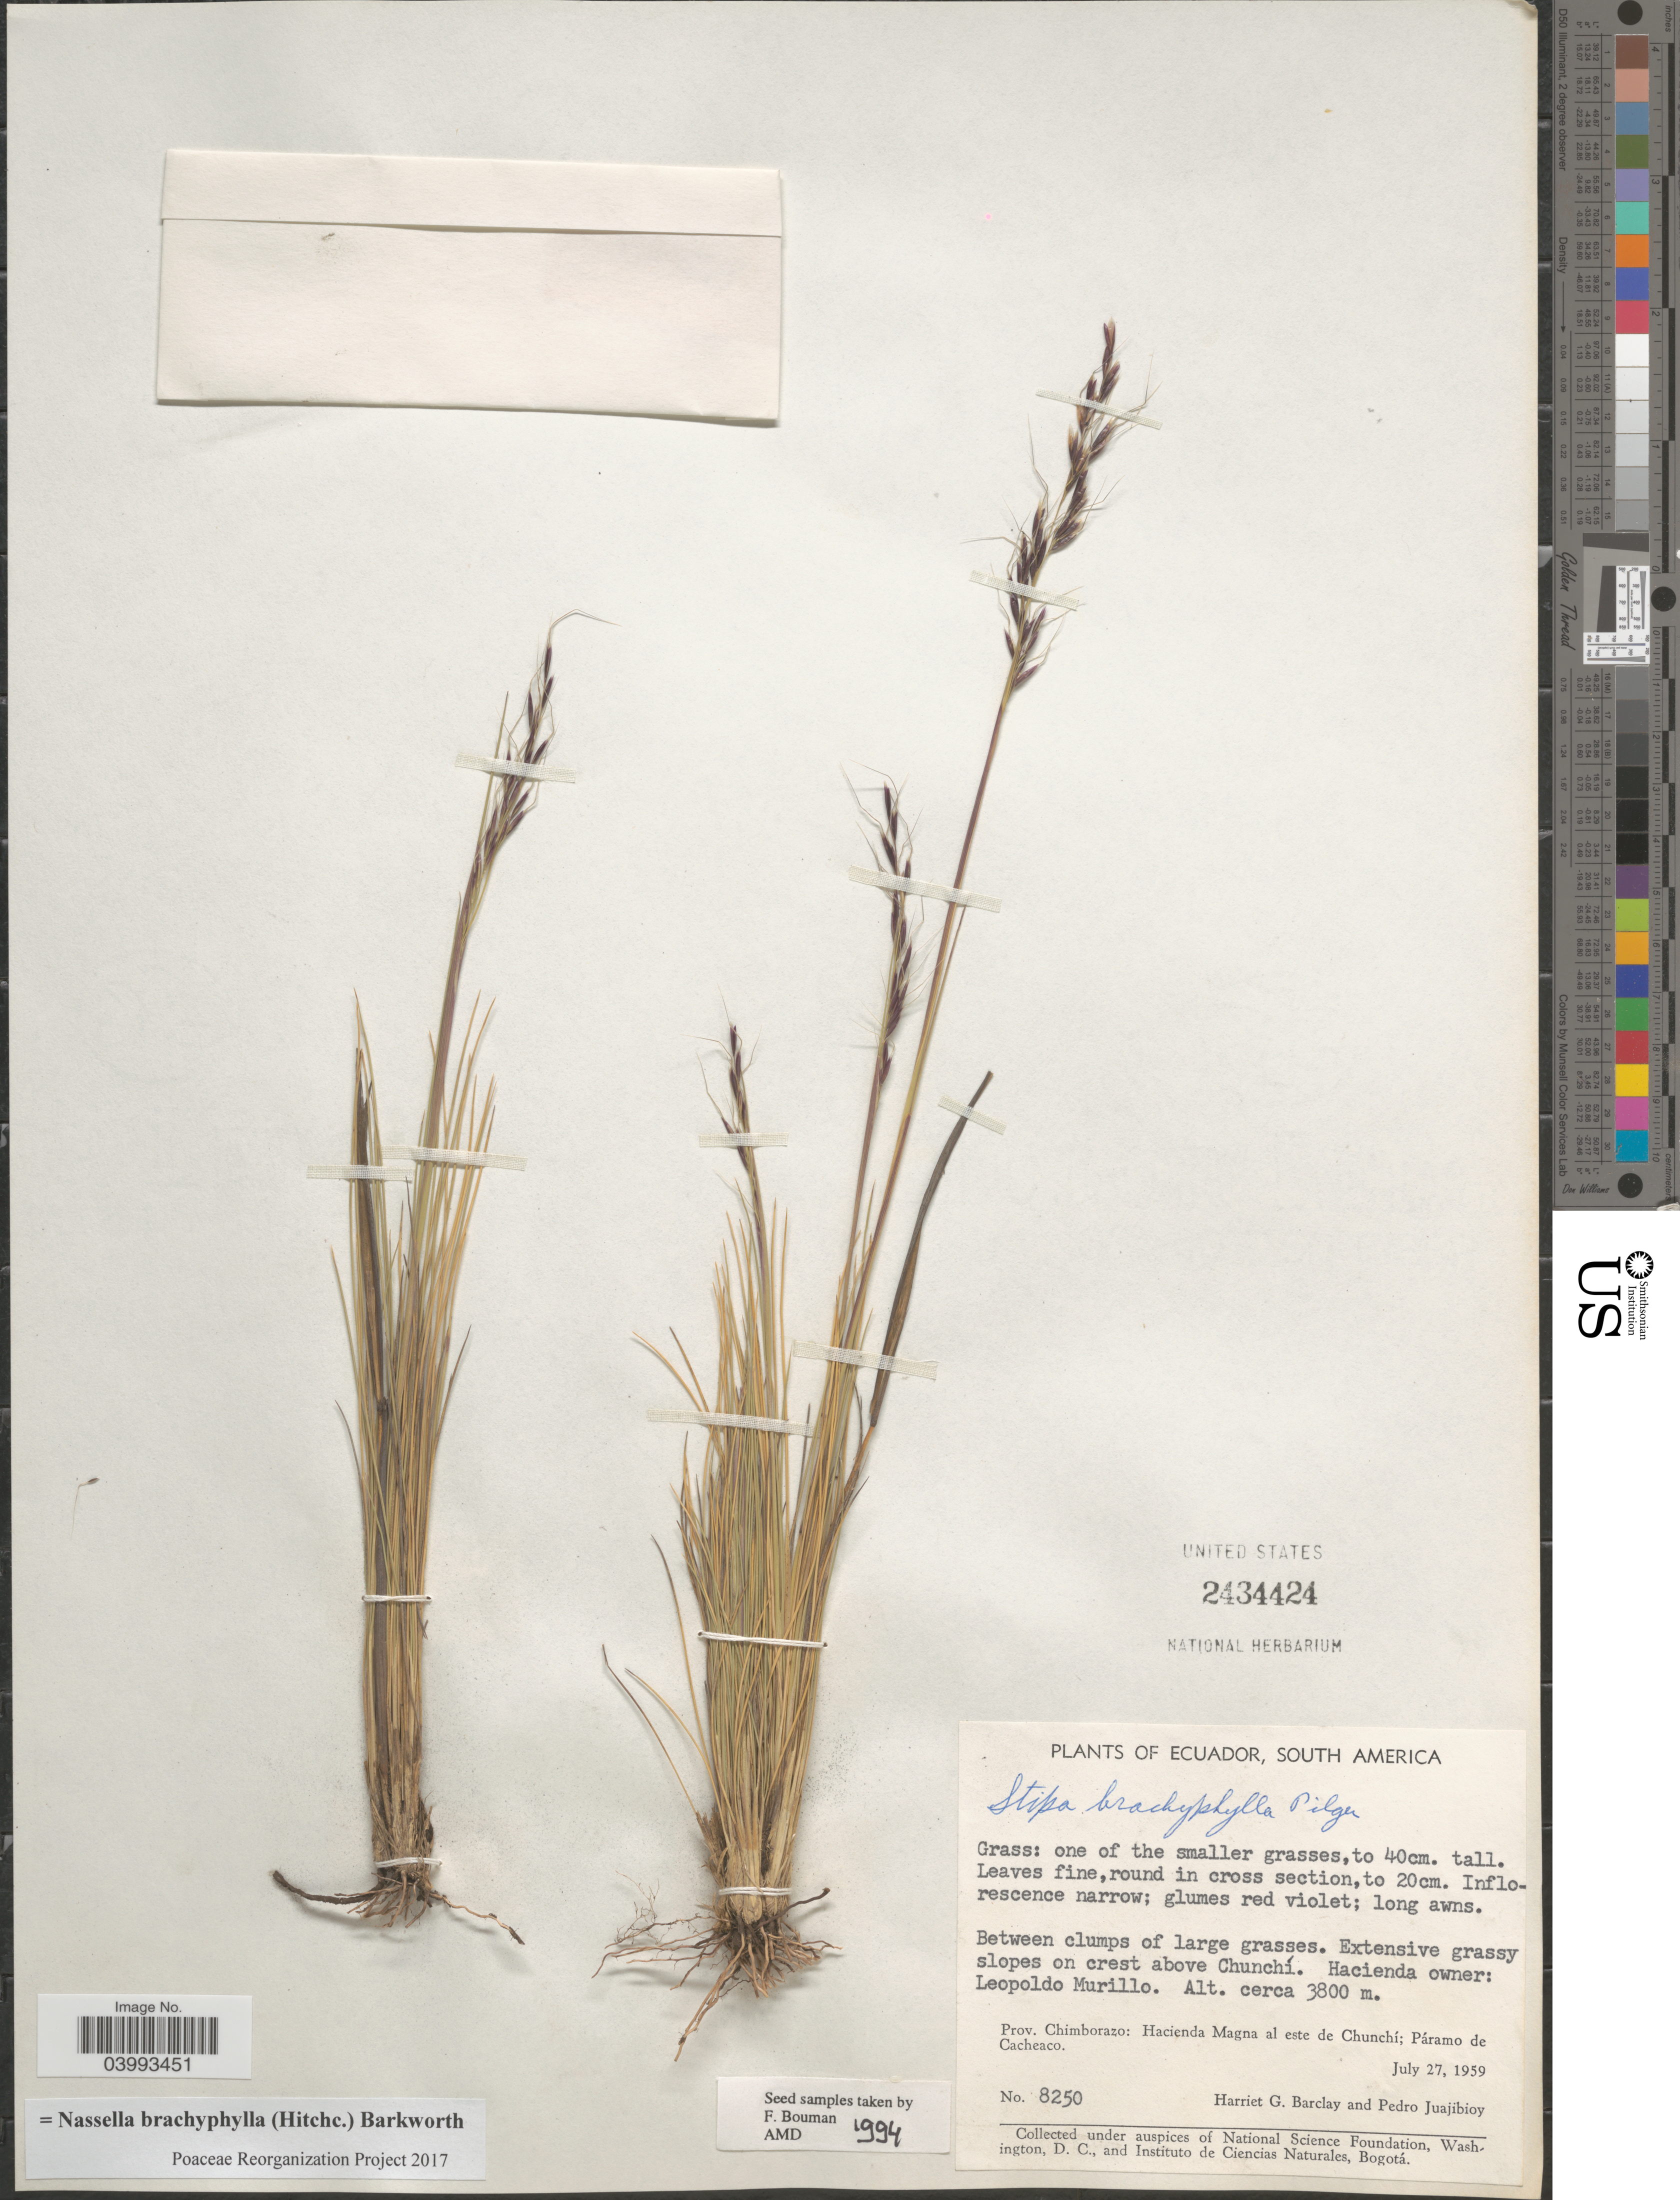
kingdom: Plantae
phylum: Tracheophyta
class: Liliopsida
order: Poales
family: Poaceae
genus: Nassella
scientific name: Nassella brachyphylla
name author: (Hitchc.) Barkworth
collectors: H. G. Barclay & P. Juajibioy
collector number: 8250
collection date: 1959-07-27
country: Ecuador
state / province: Chimborazo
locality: Slopes on crest above Chunchí. Hacienda Magna al este de Chunchí; Páramo de Cacheaco.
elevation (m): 3800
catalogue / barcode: US 2434424